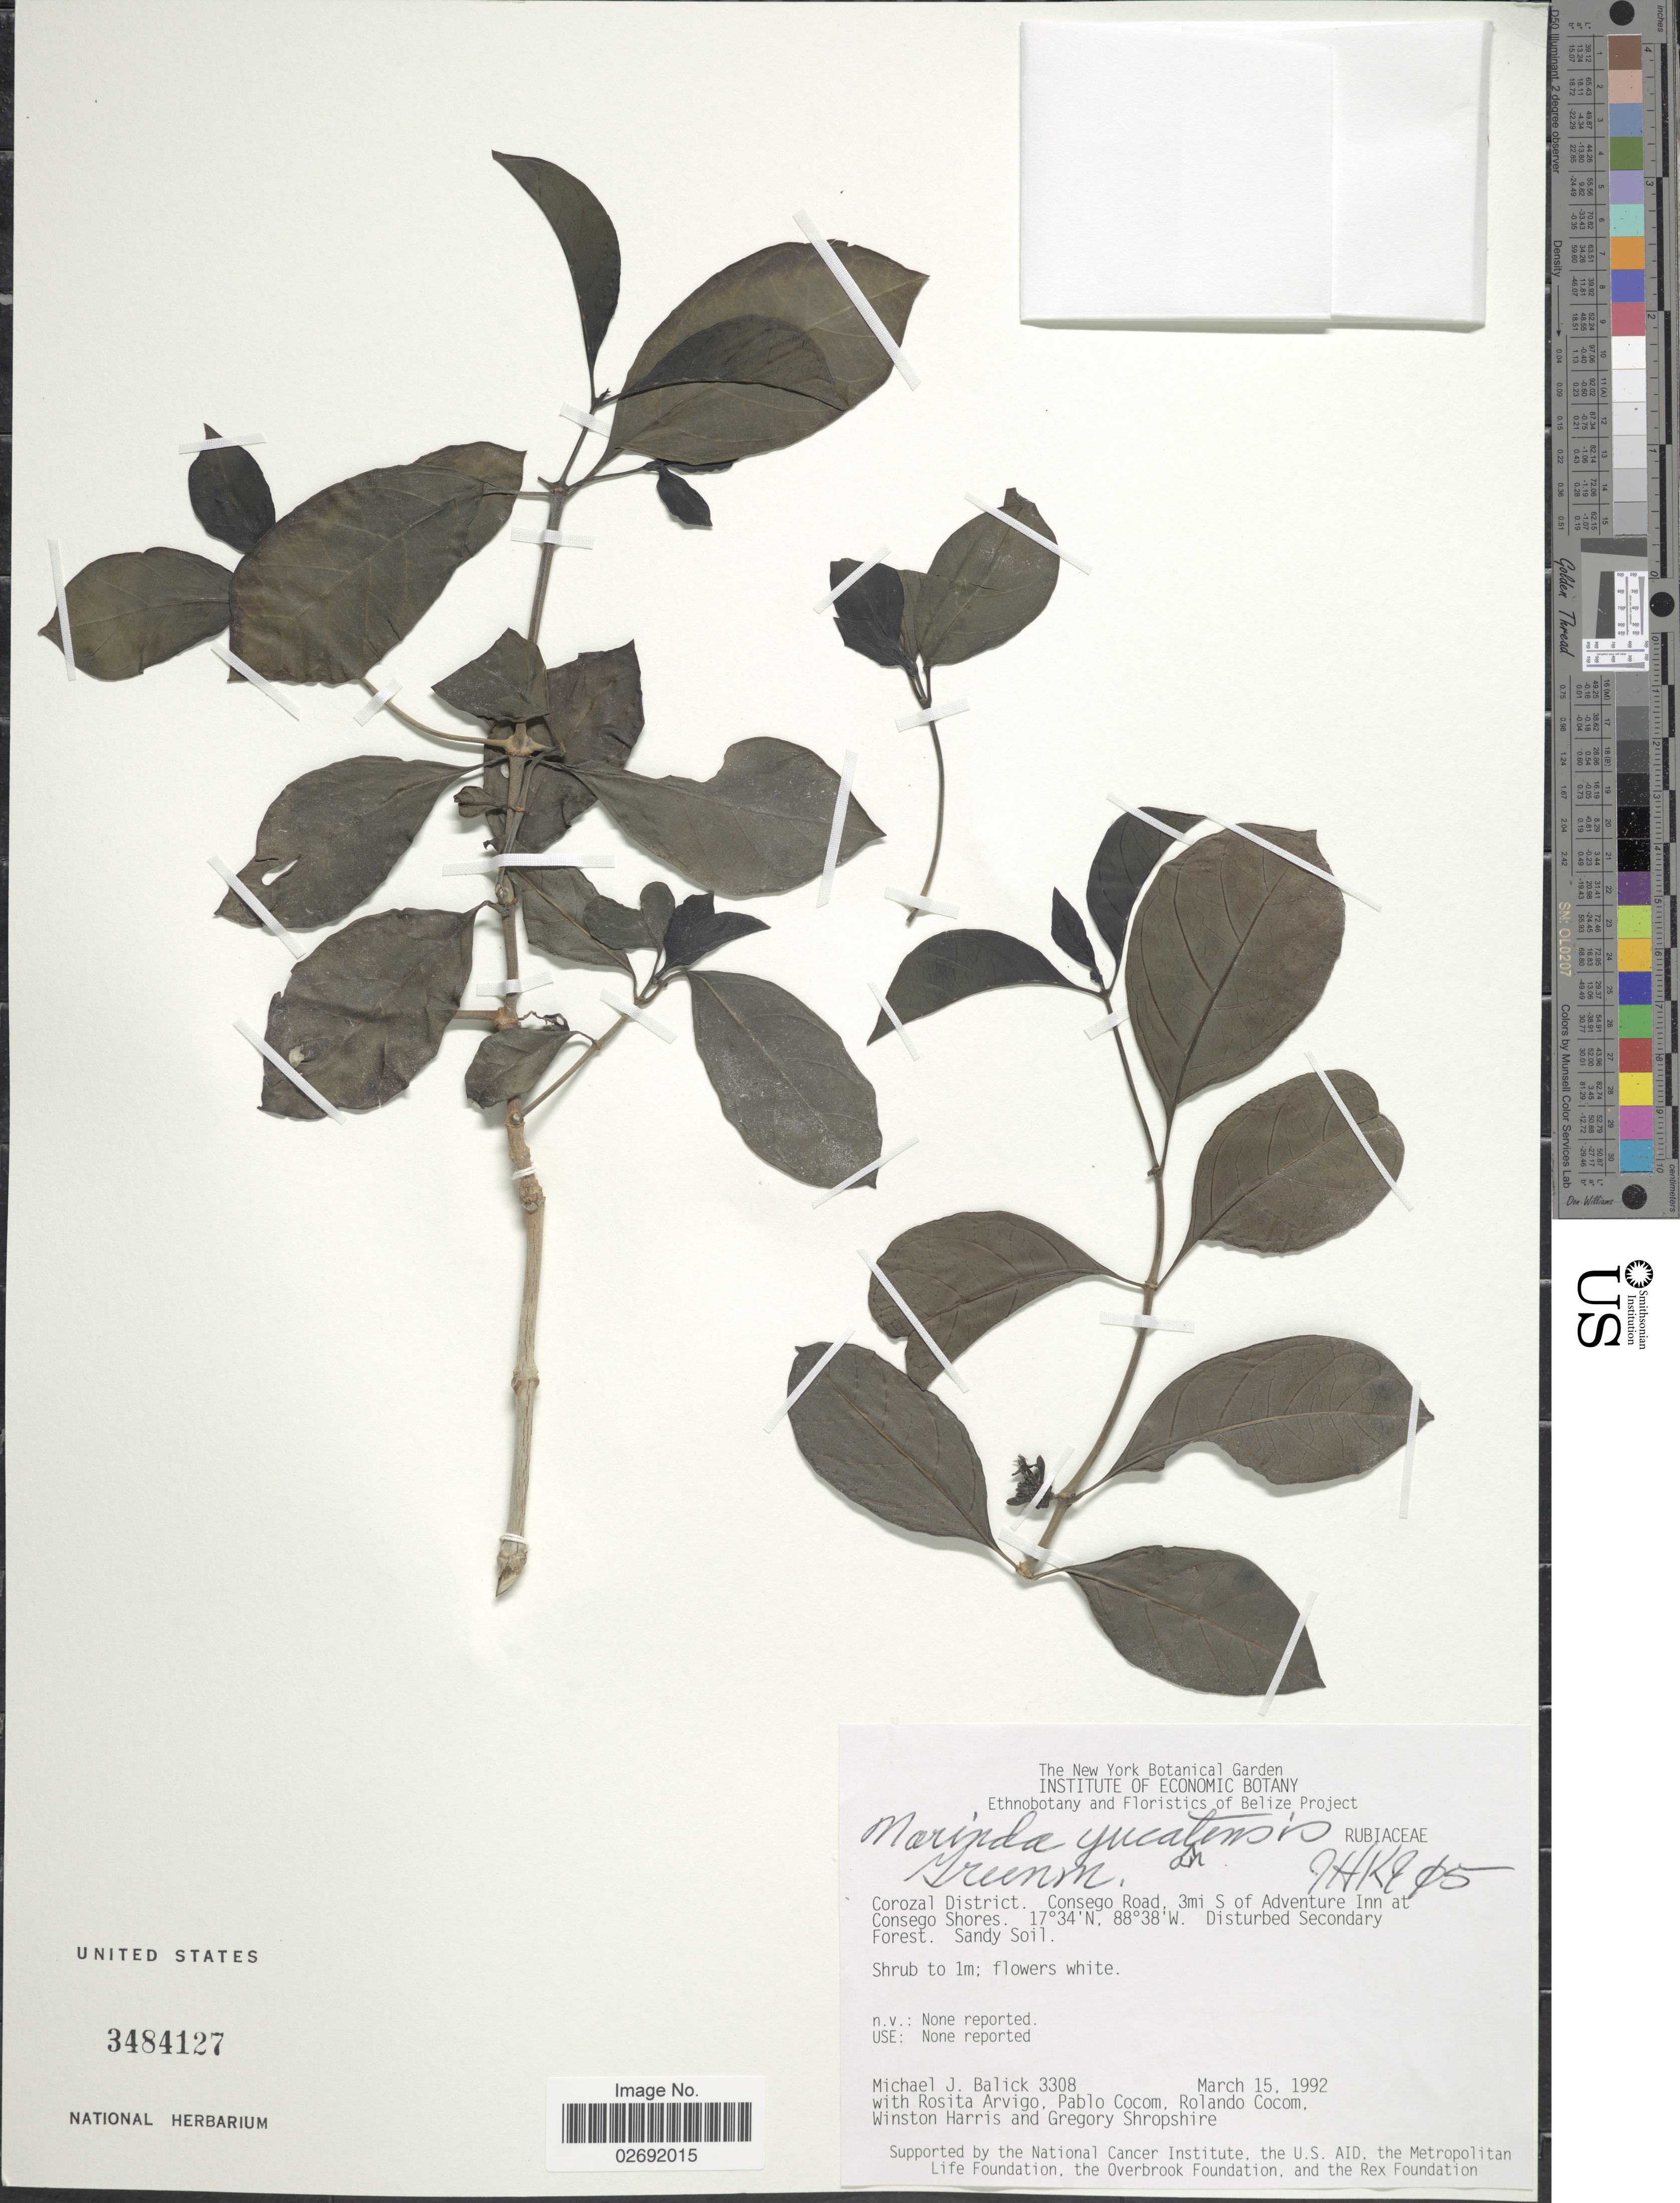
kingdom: Plantae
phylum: Tracheophyta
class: Magnoliopsida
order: Gentianales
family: Rubiaceae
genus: Morinda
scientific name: Morinda yucatanensis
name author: Greenm.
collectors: M. J. Balick, R. Arvigo, P. Cocom, R. Cocom & et al.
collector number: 3308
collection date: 1992-03-15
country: Belize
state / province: Corozal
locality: Corozal District. Consego Road, 3mi S of Adventure Inn at Consego Shores. Disturbed Secondary Forest. Sandy Soil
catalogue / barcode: US 3484127